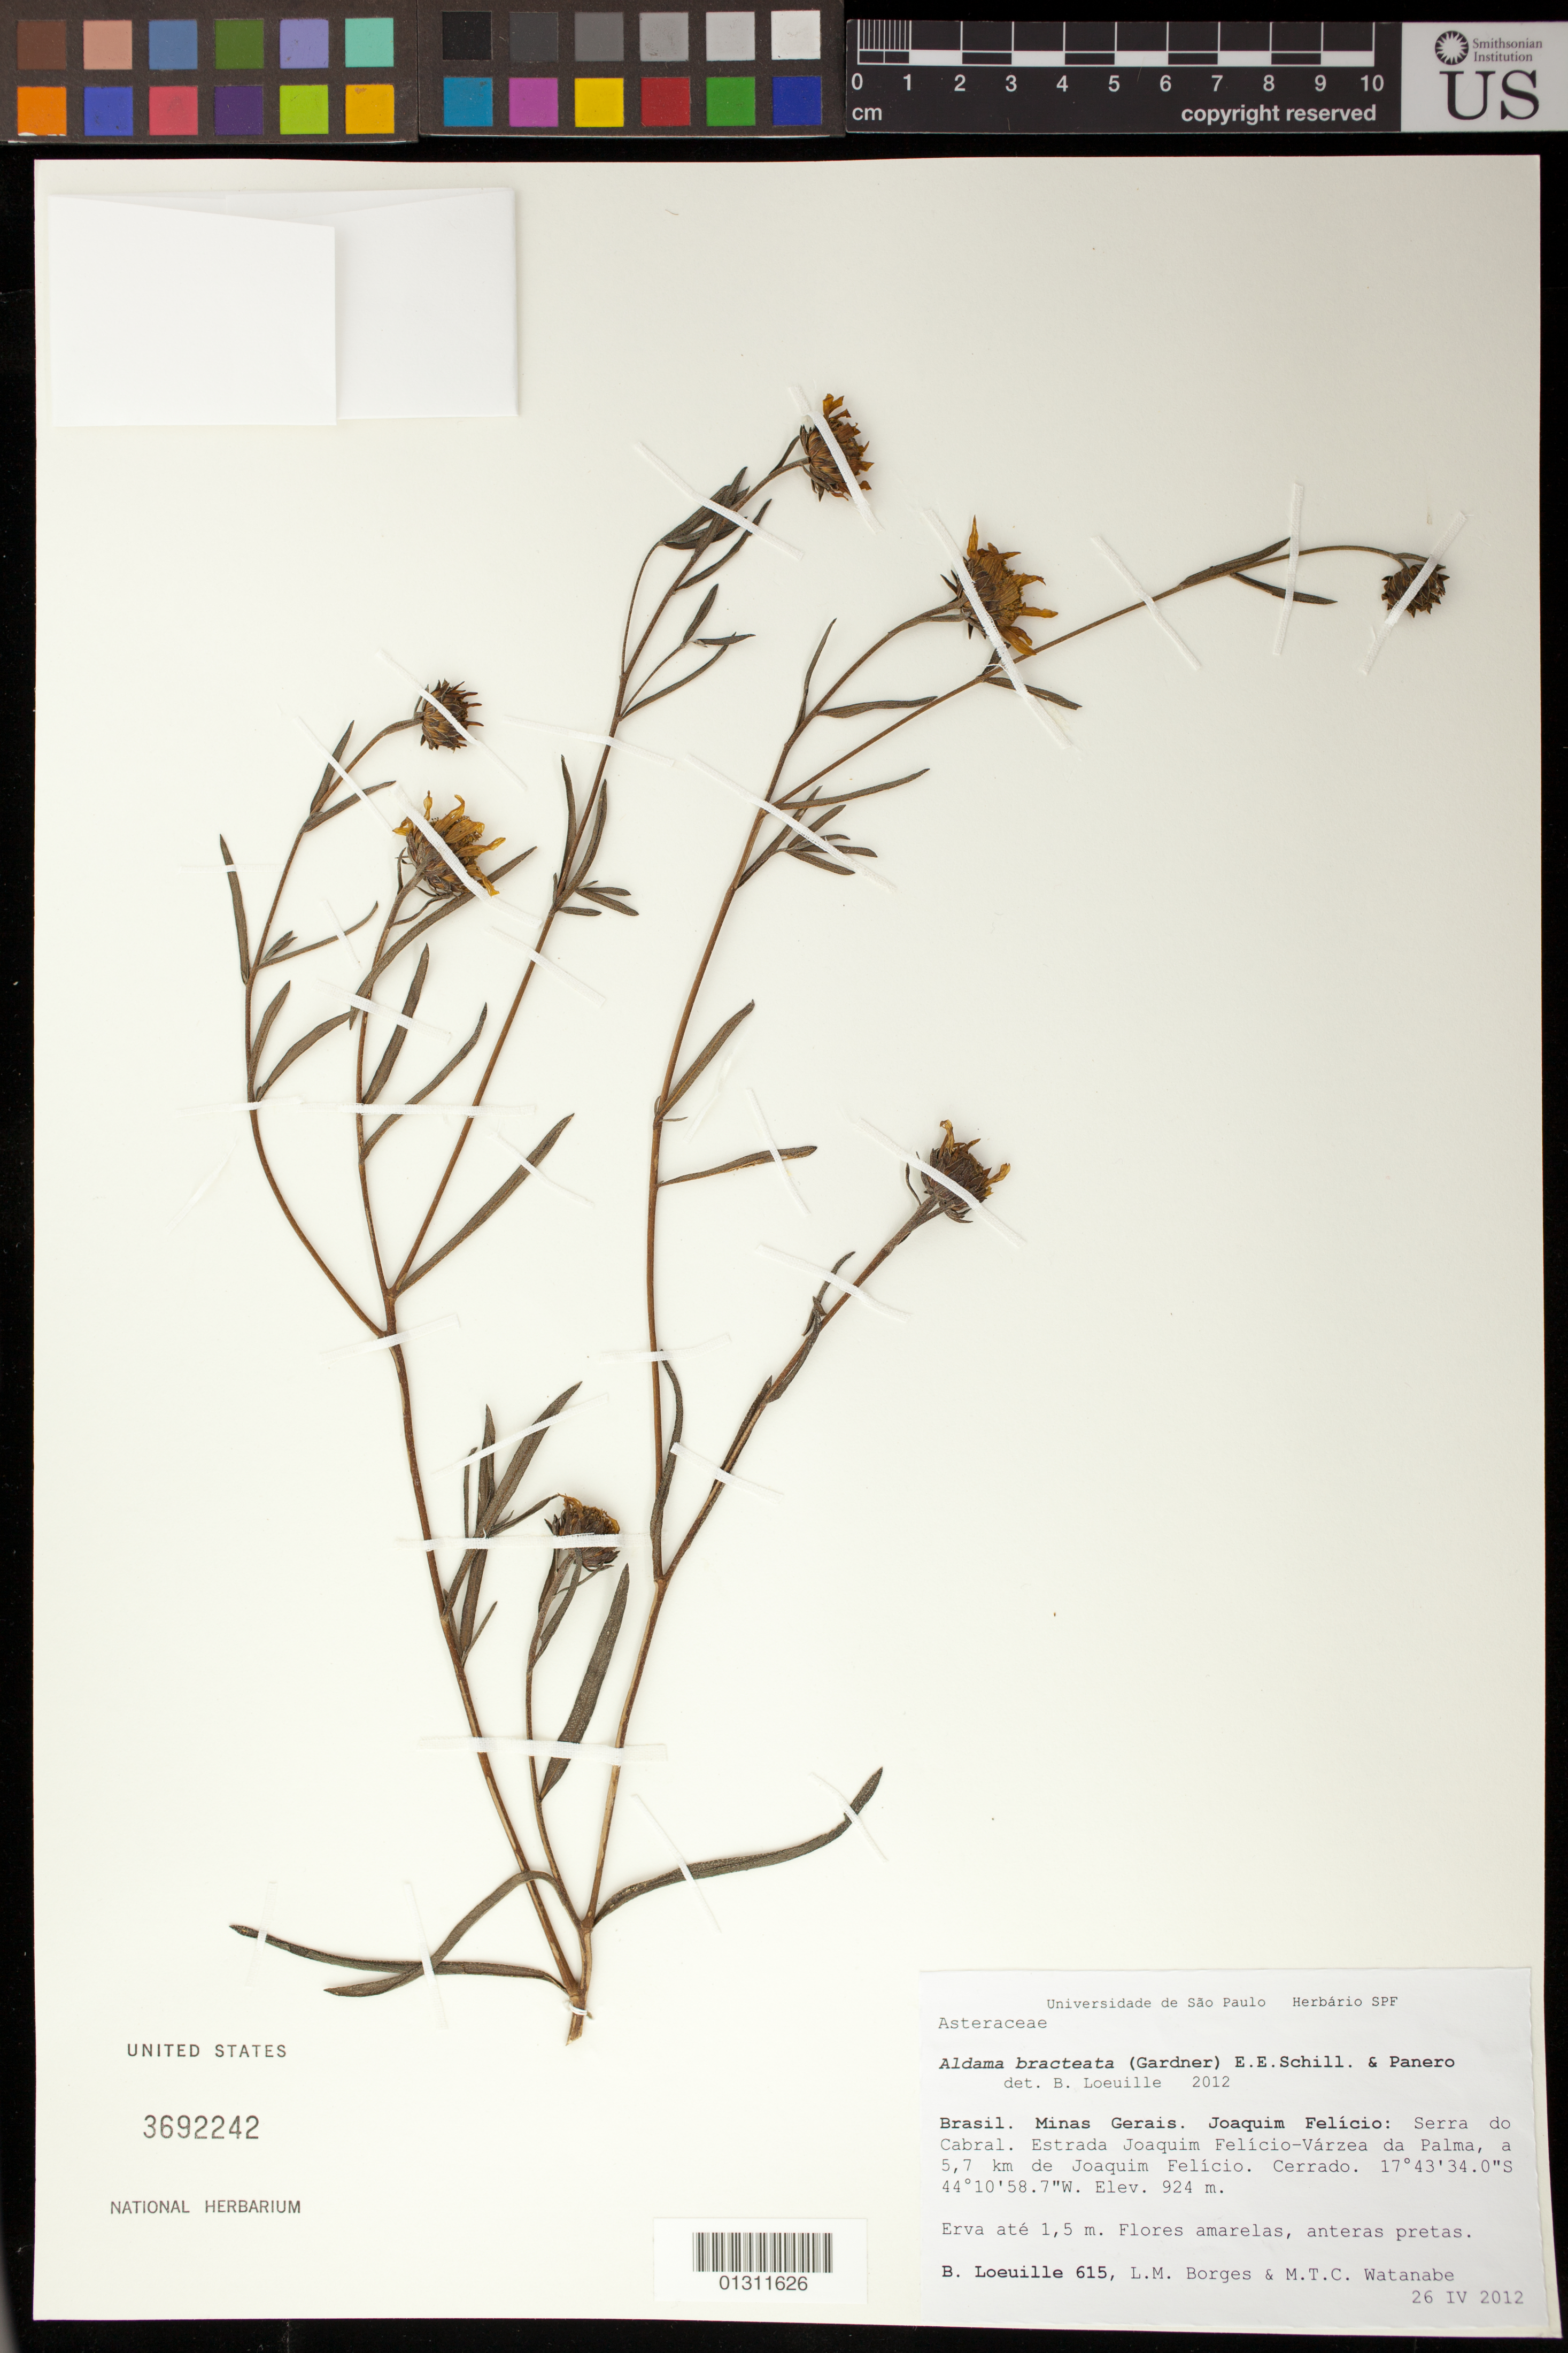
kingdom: Plantae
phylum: Tracheophyta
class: Magnoliopsida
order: Asterales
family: Asteraceae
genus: Aldama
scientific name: Aldama bracteata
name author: (Gardner) E.E. Schill. & Panero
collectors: B. Loeuille, L. M. Borges & M. T. C. Watanabe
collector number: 615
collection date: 2012-04-26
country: Brazil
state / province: Minas Gerais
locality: Joaquim Felicio: Serra do Cabral. Estrada Joaquim Felicio- Varzea da Palma, a 5.7 km de Joaquim Felicio. Cerrado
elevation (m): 924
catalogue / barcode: US 3692242